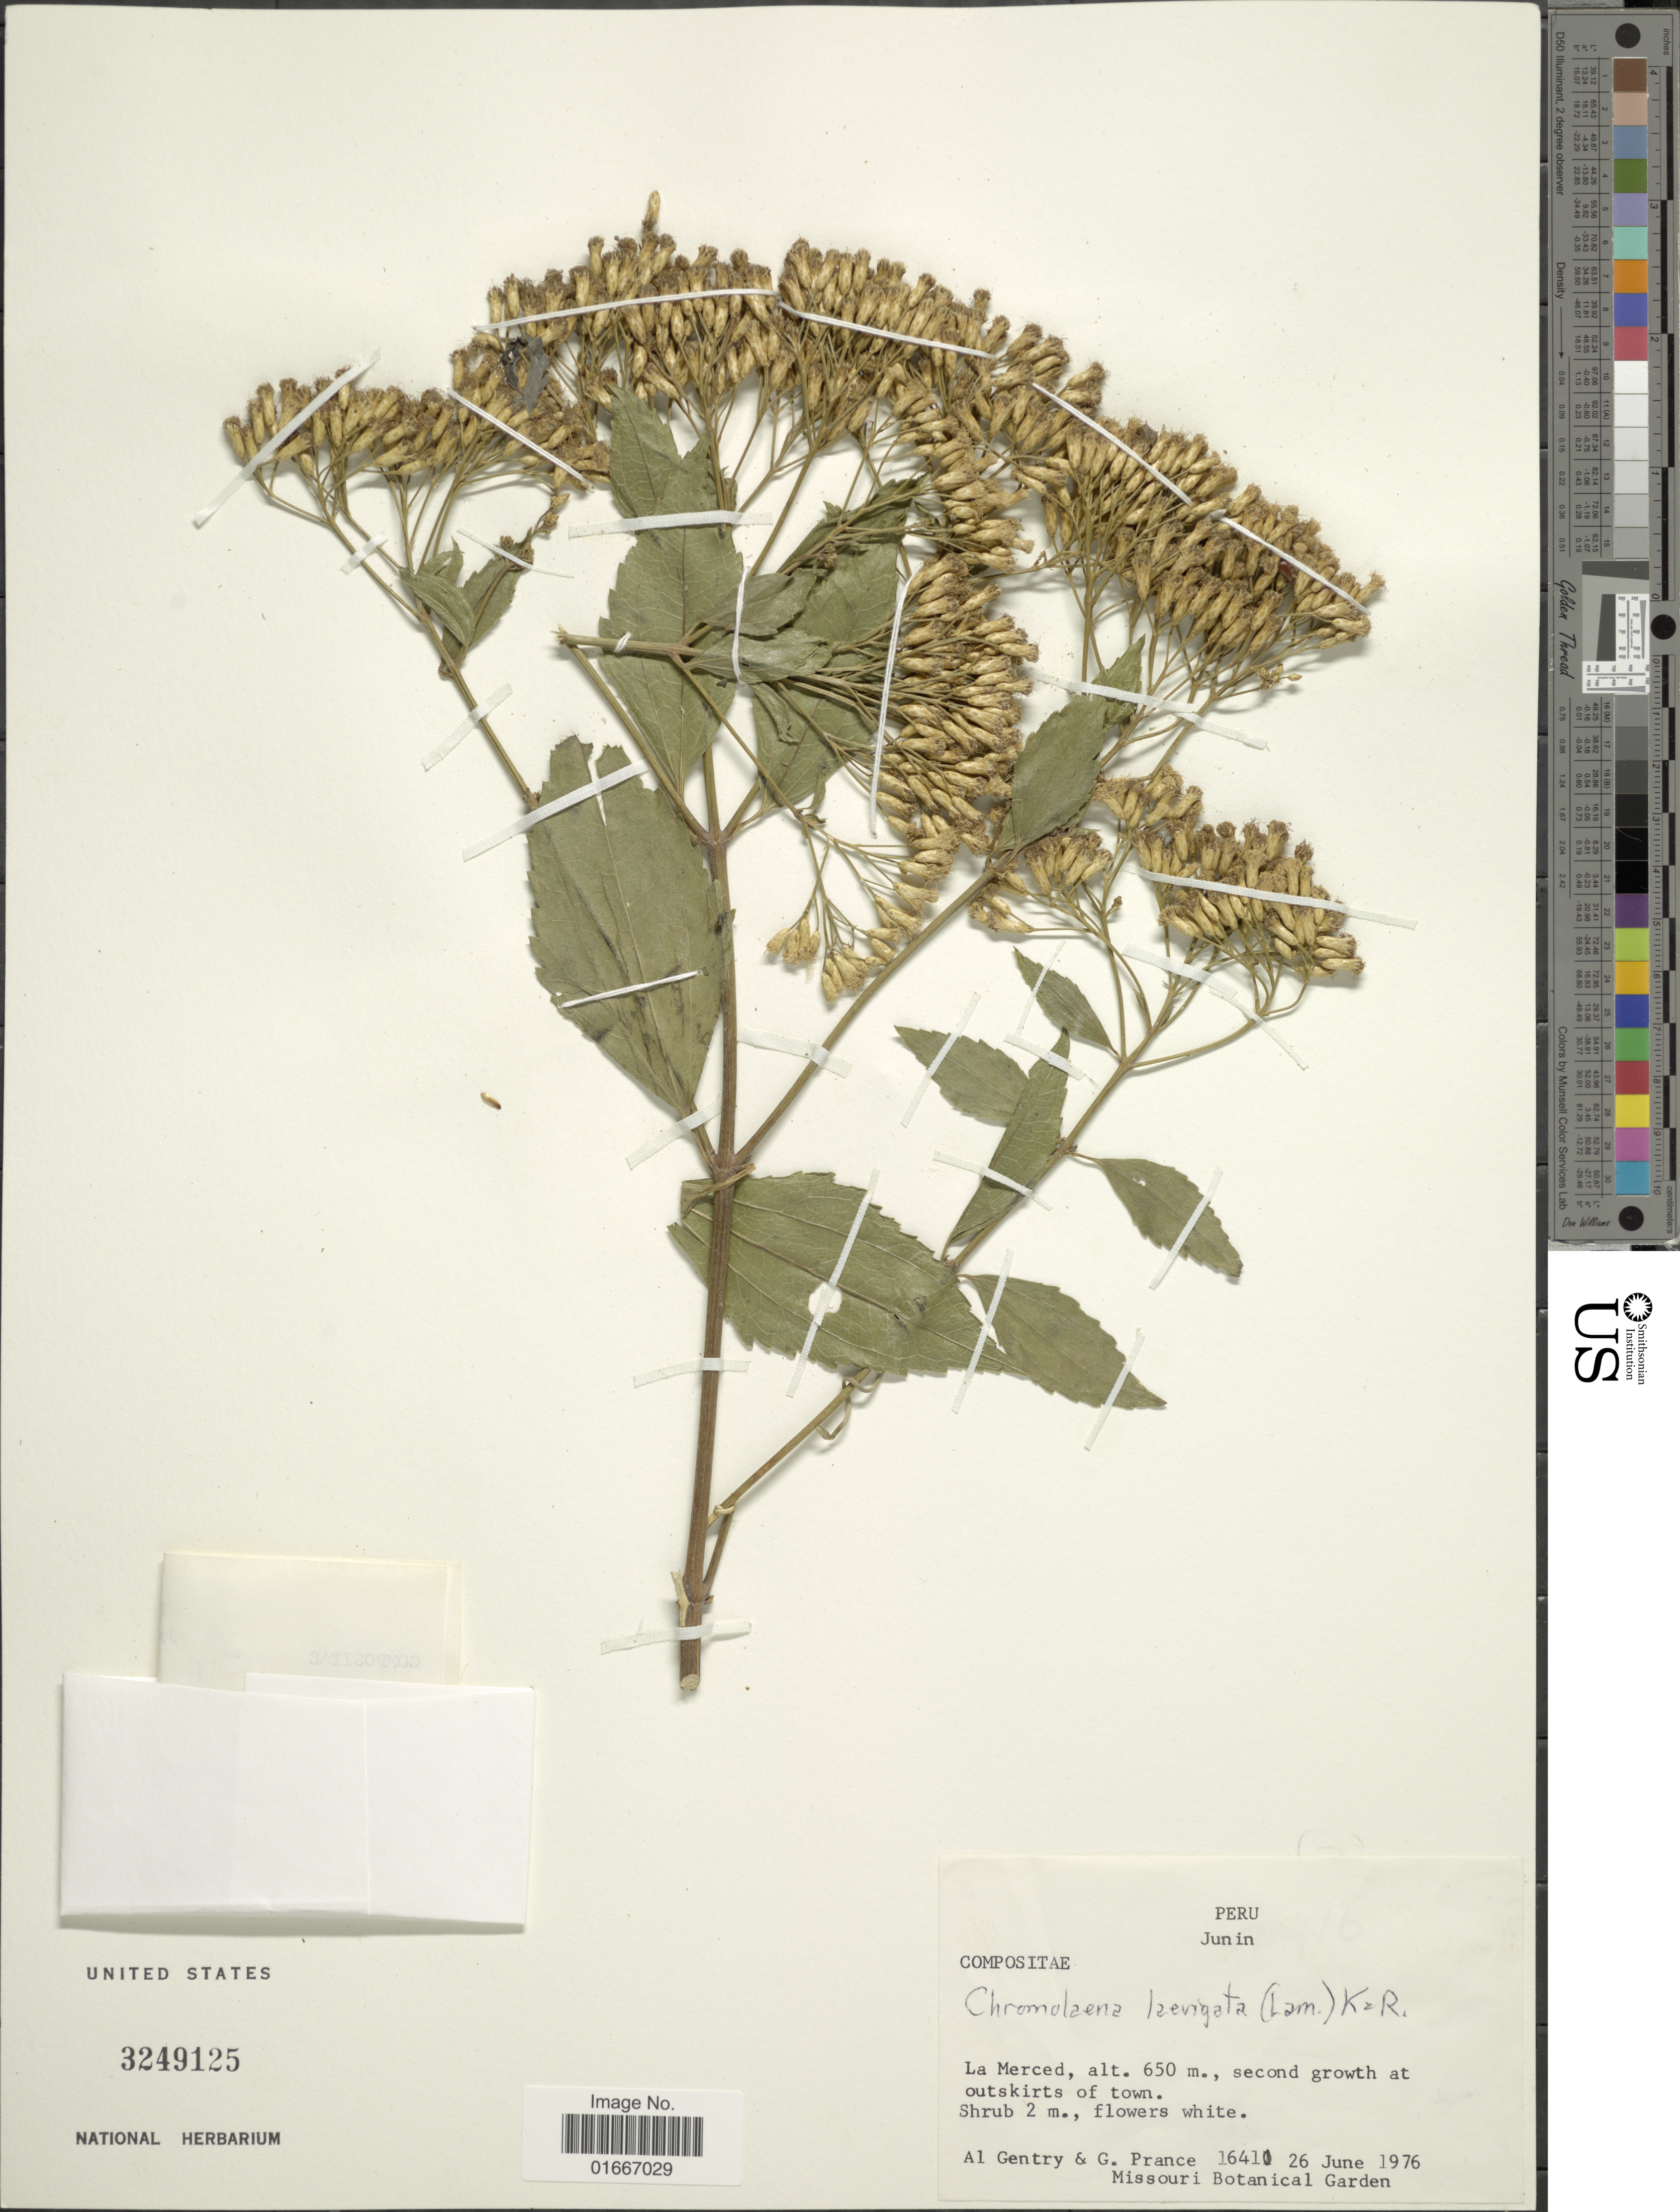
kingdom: Plantae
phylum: Tracheophyta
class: Magnoliopsida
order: Asterales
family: Asteraceae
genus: Chromolaena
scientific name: Chromolaena laevigata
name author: (Lam.) R.M. King & H. Rob.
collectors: A. H. Gentry & G. T. Prance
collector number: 16411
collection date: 1976-06-26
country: Peru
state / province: Junín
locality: La Merced, second growth at outskirts of town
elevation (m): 650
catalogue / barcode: US 3249125